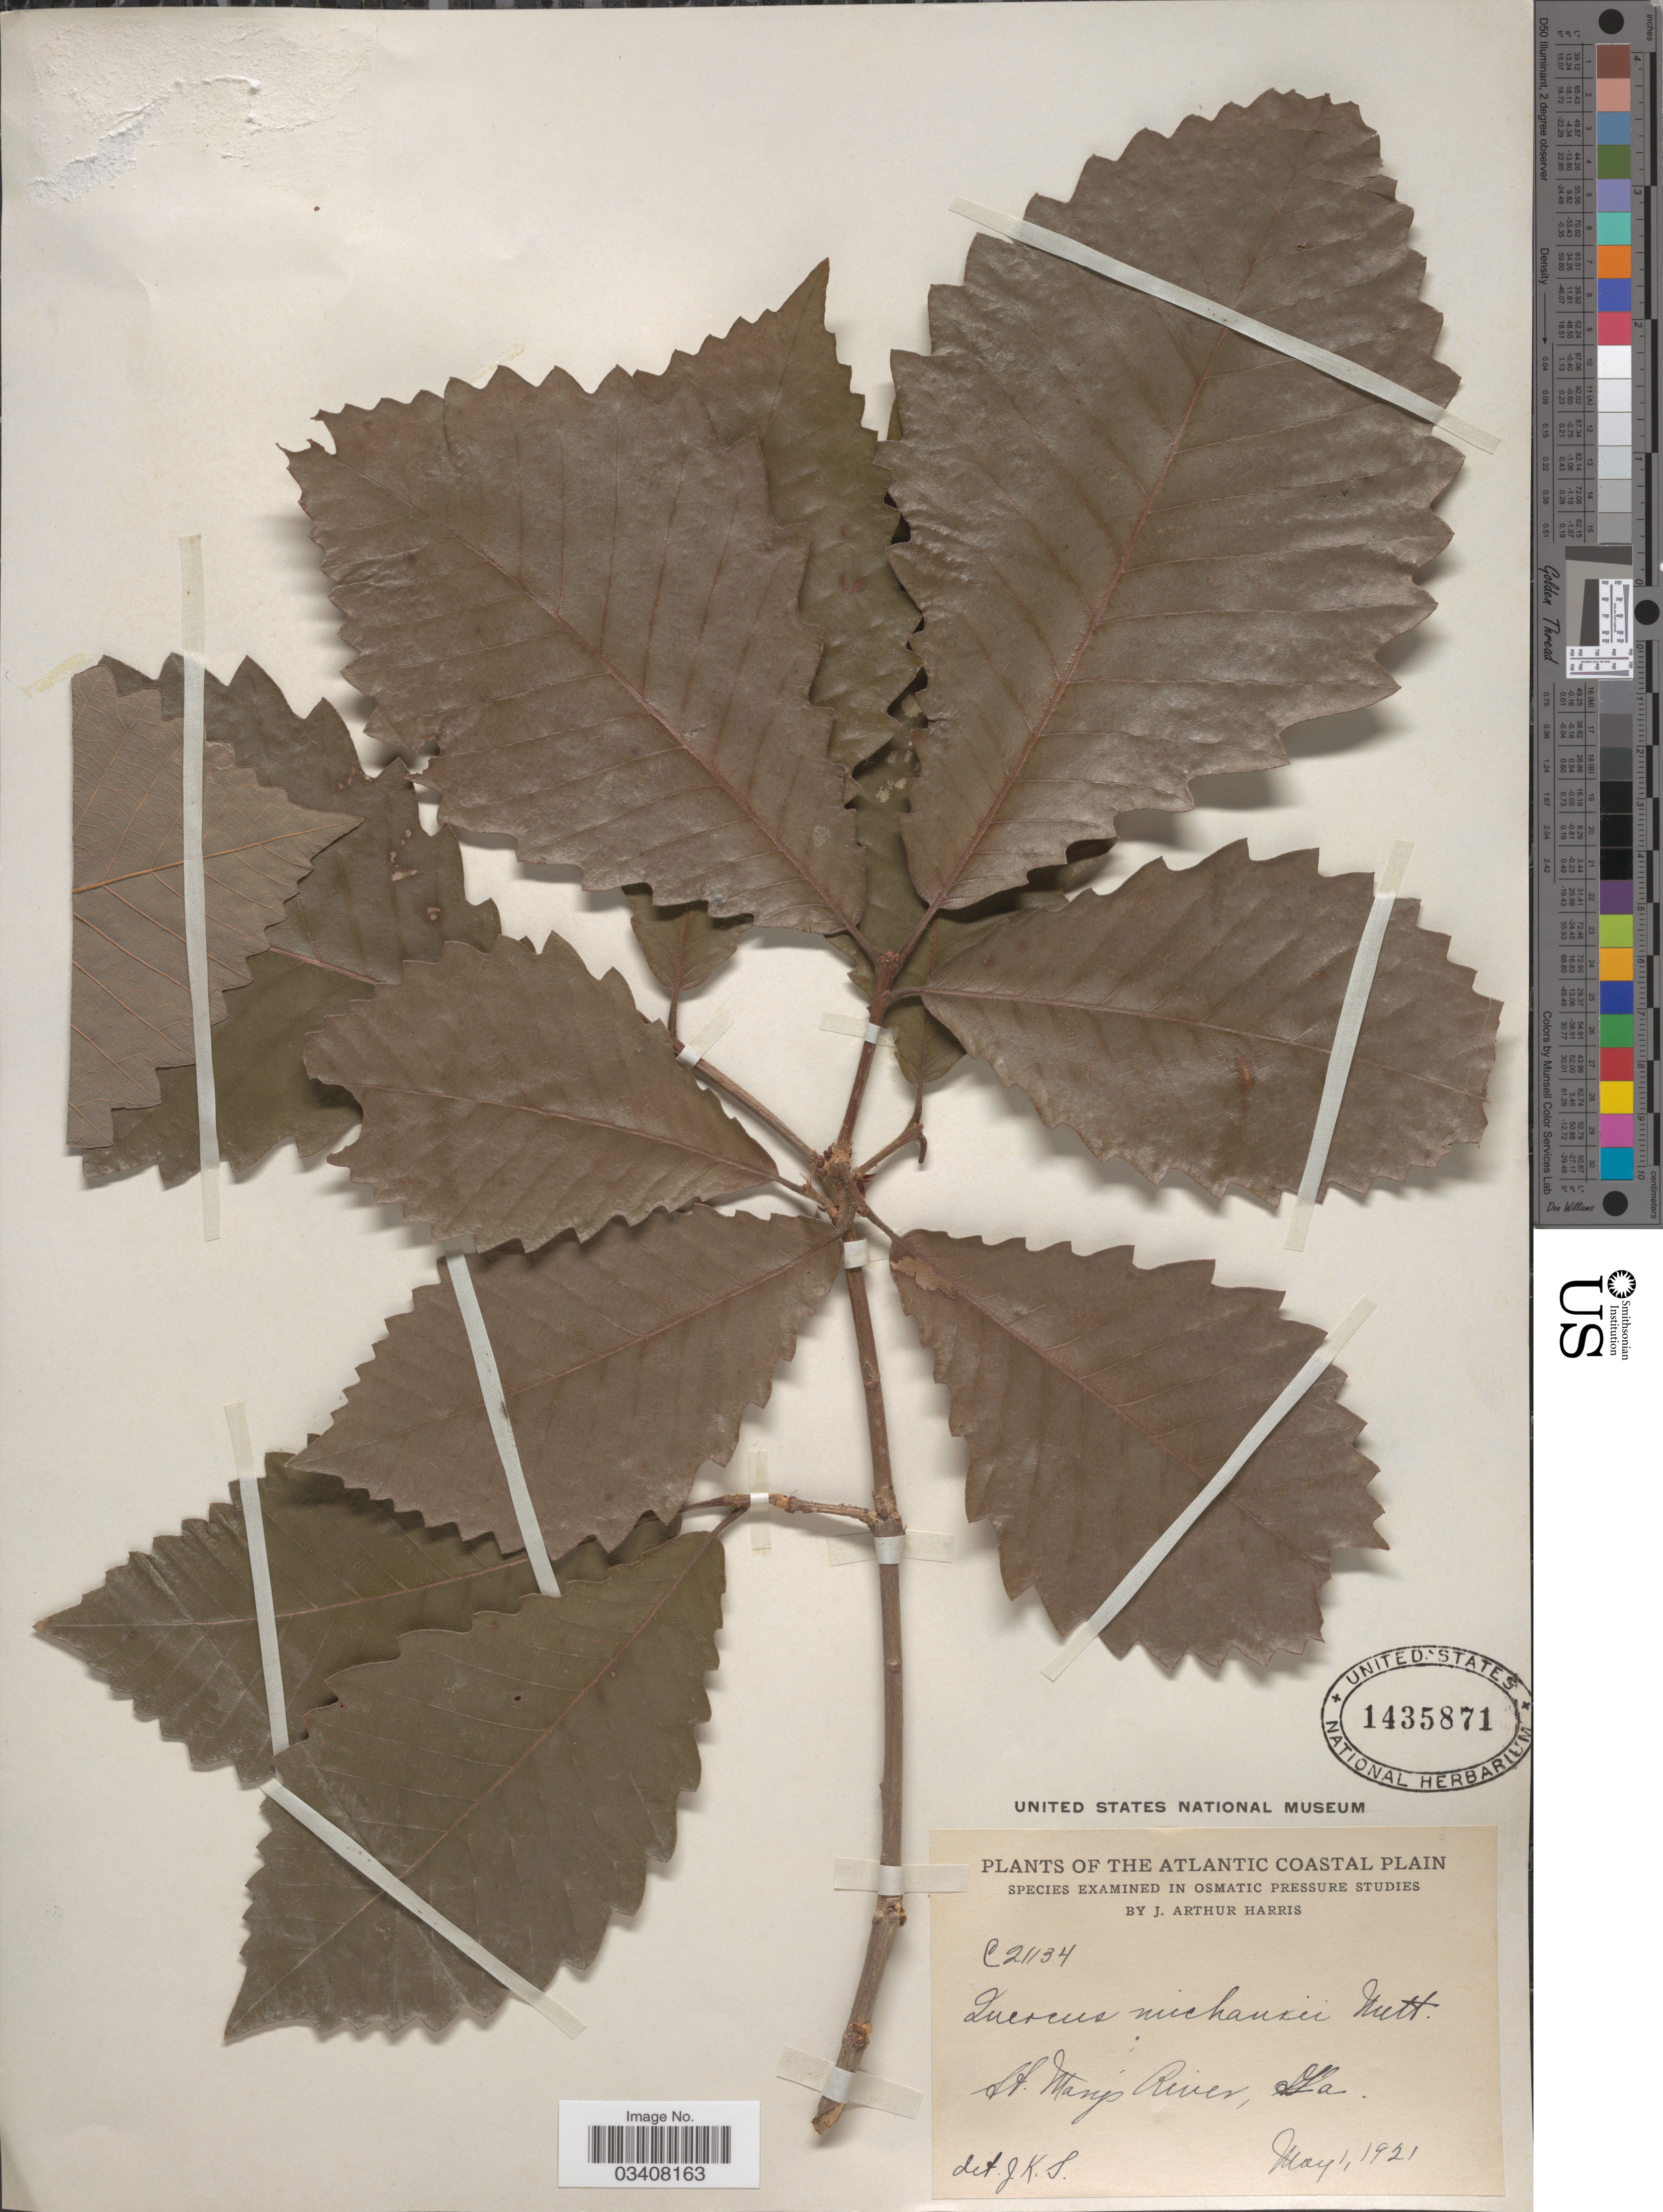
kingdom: Plantae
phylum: Tracheophyta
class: Magnoliopsida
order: Fagales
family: Fagaceae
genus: Quercus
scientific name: Quercus prinus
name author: L.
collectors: J. A. Harris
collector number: C21134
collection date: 1921-05-01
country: United States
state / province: Georgia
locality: St. Marys River. Atlantic Coastal Plain.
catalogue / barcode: US 1435871